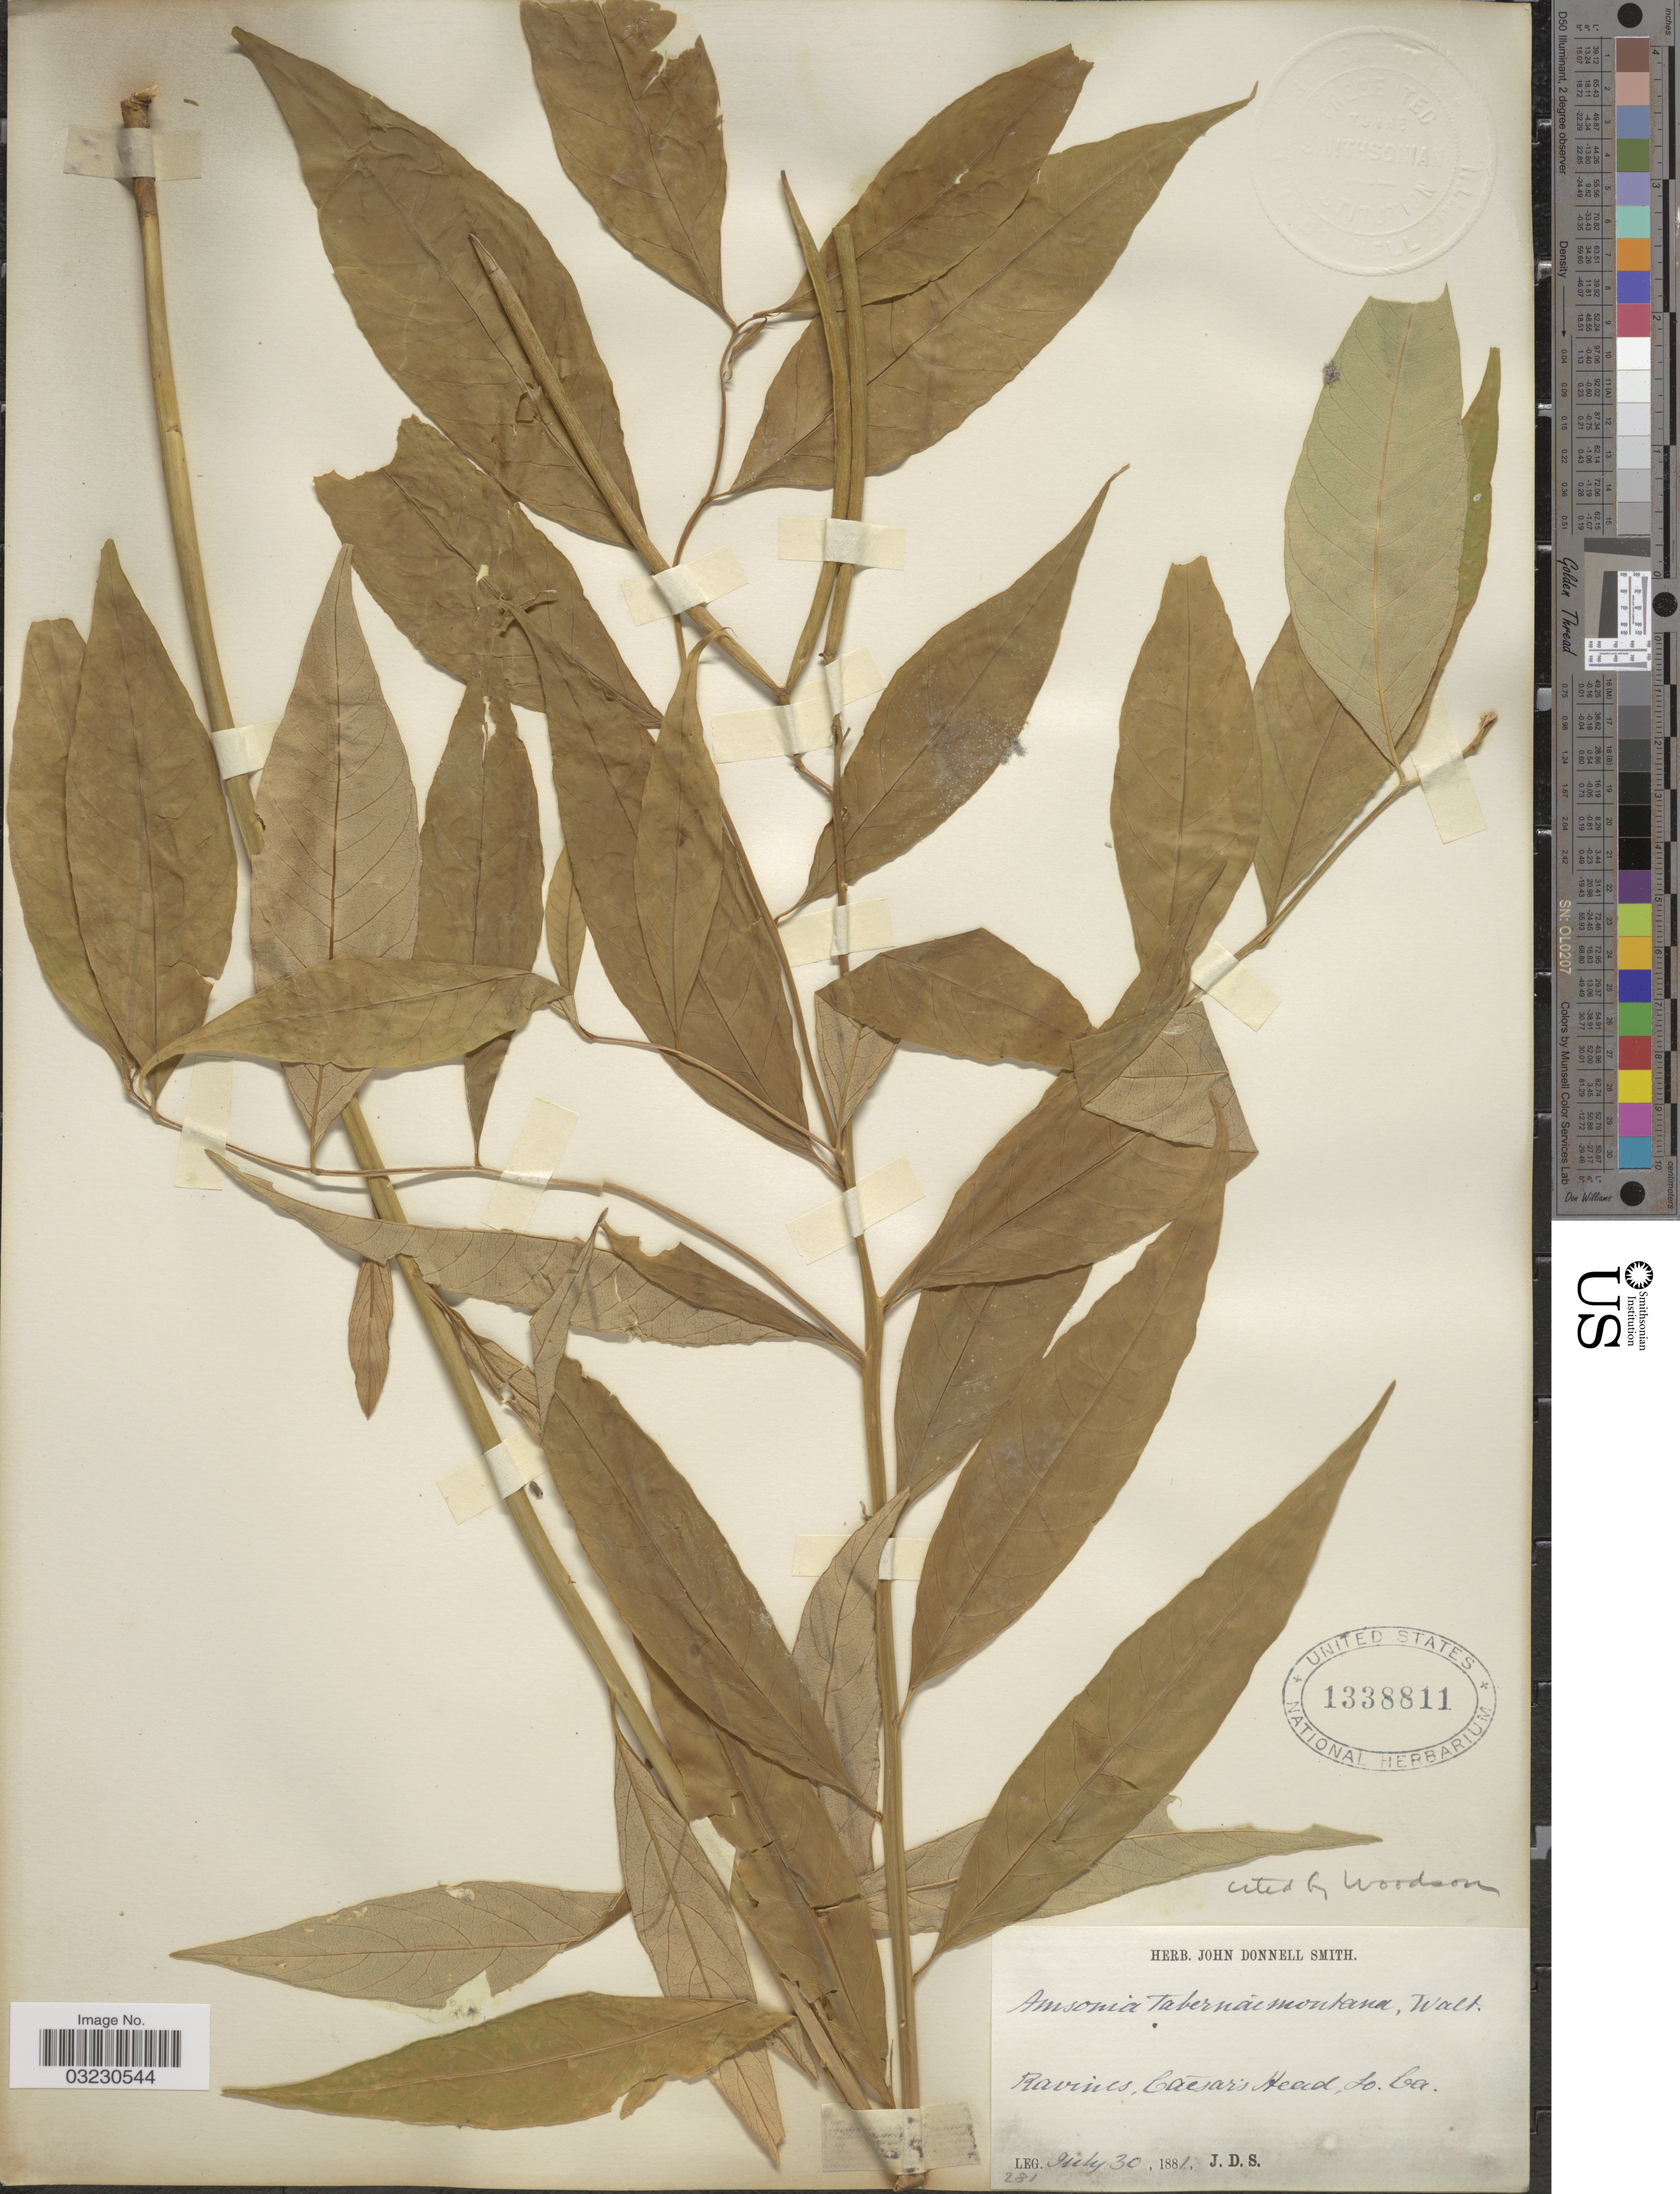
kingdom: Plantae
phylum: Tracheophyta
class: Magnoliopsida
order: Gentianales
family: Apocynaceae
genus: Amsonia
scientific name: Amsonia tabernaemontana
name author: Walter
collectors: J. Donnell Smith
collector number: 281?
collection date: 1881-07-30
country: United States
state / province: South Carolina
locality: Ravines, Caesar's Head.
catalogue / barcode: US 1338811